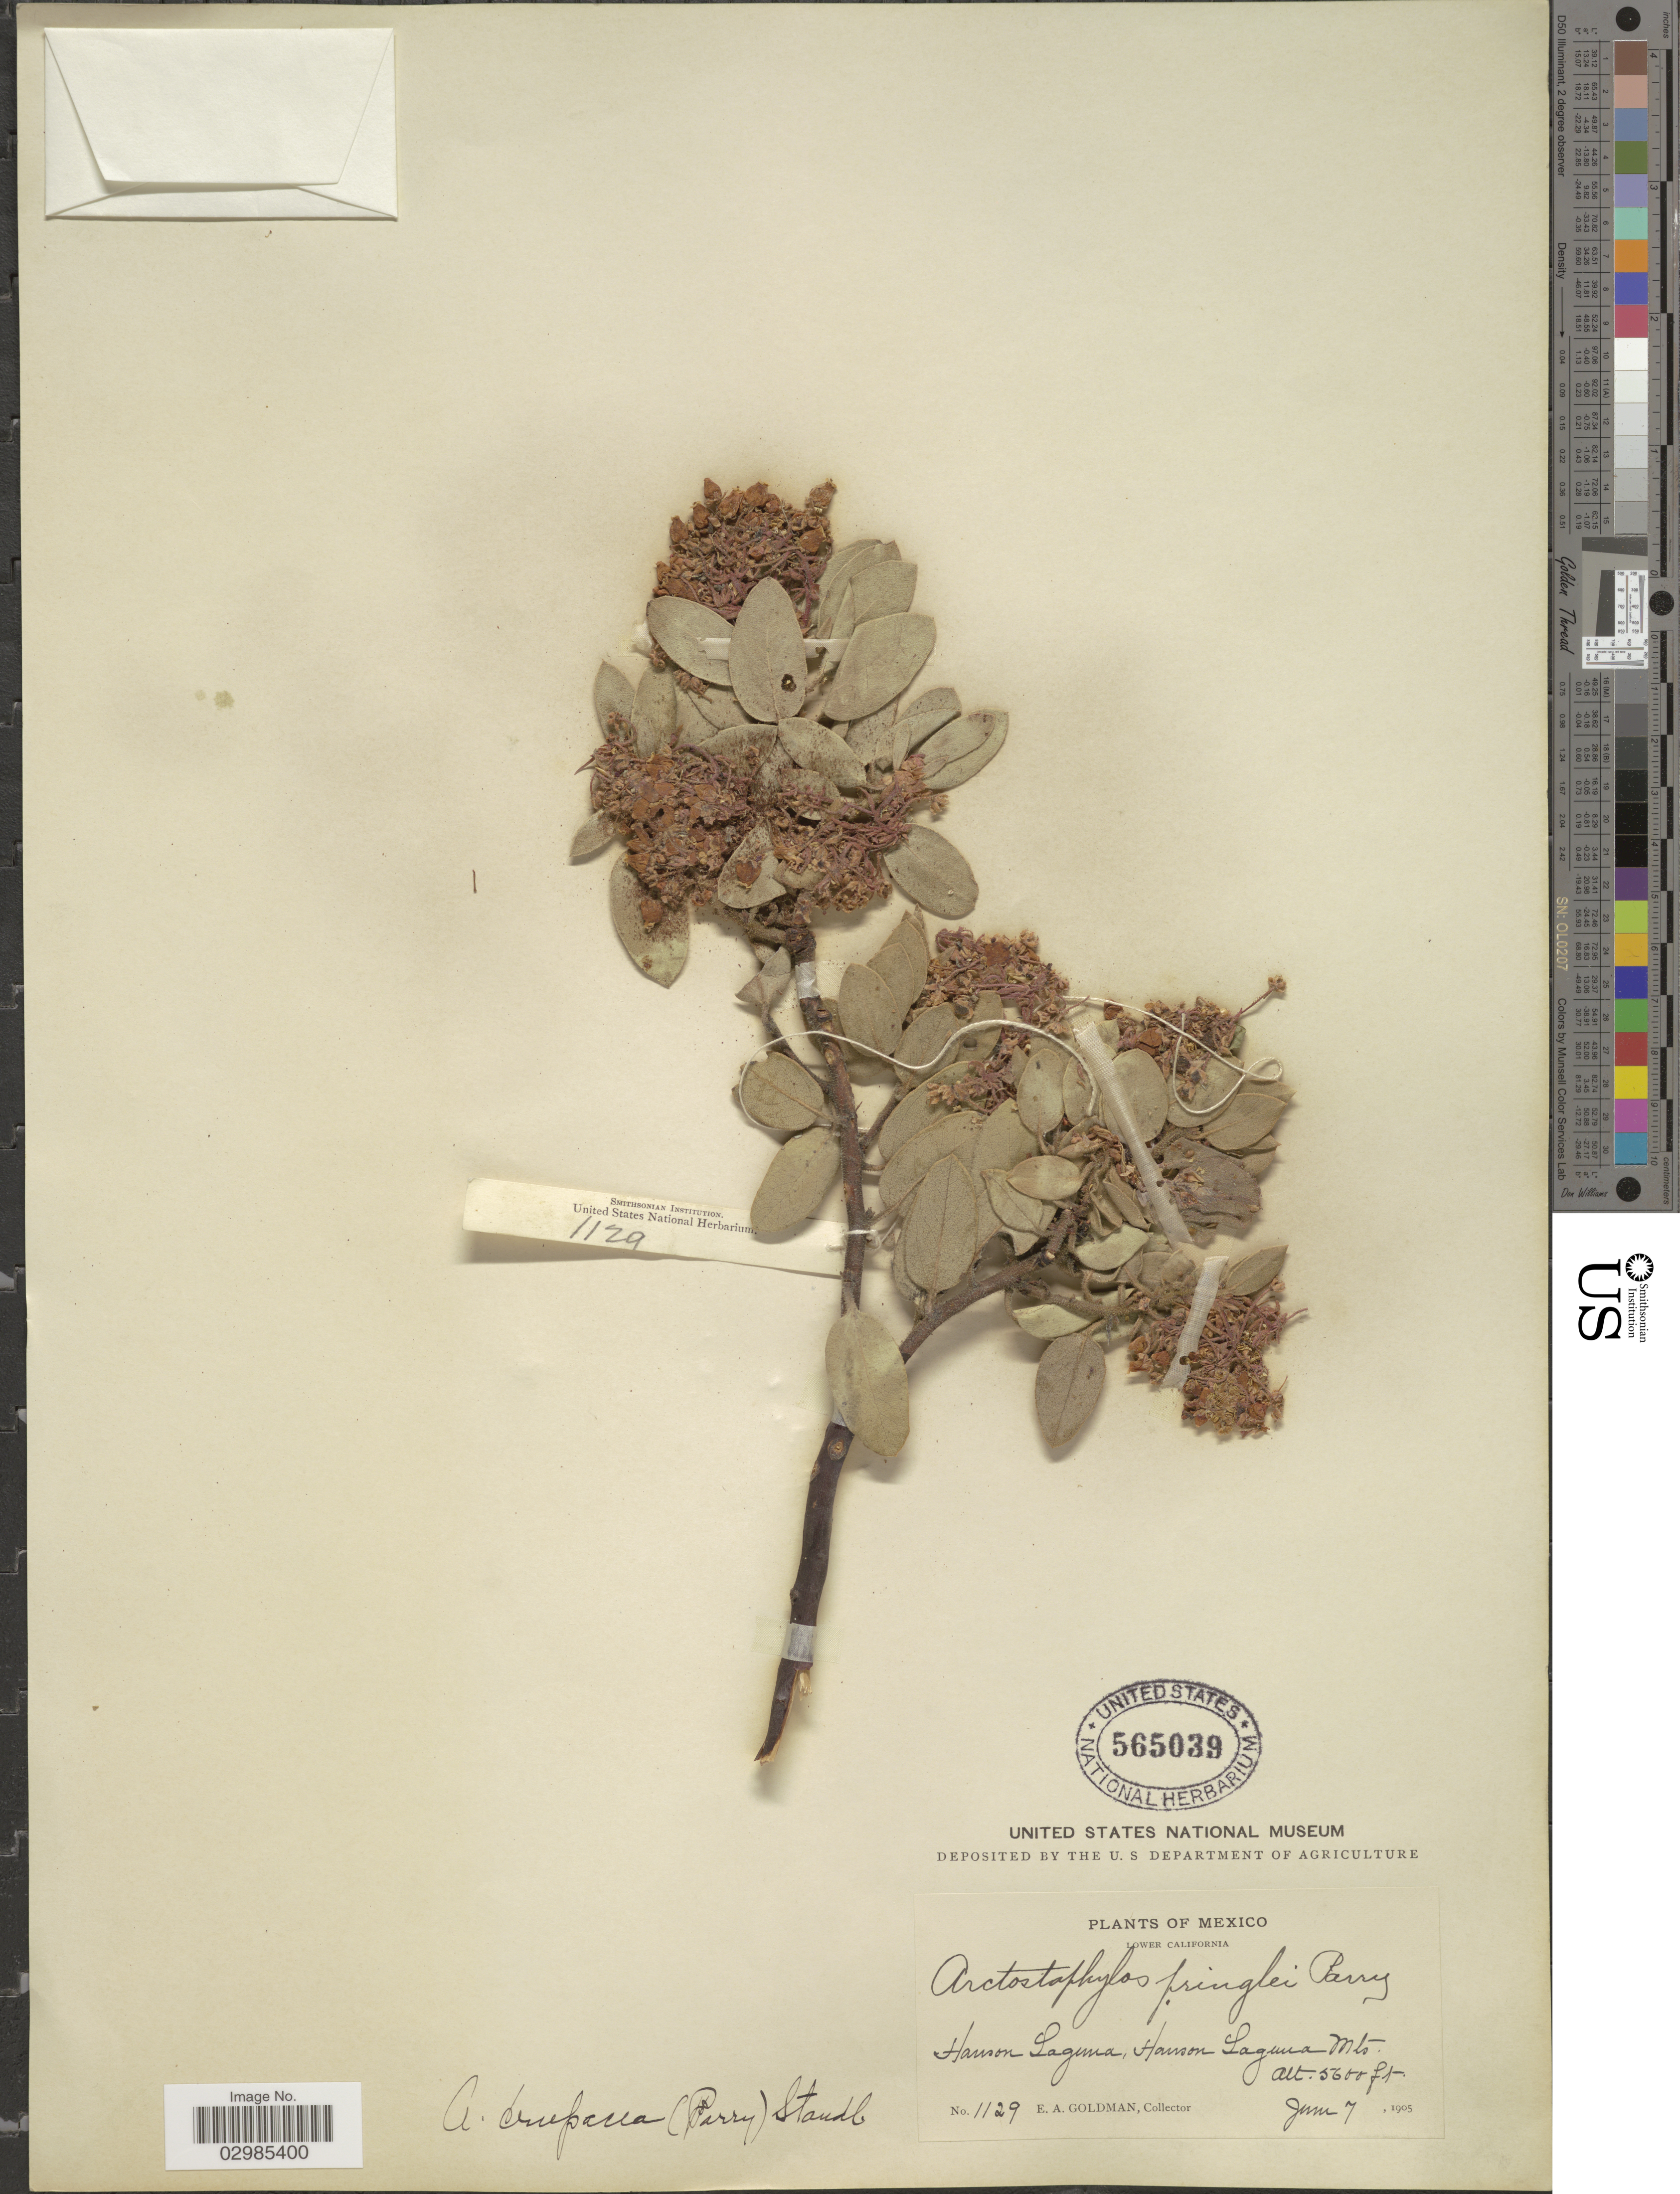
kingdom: Plantae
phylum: Tracheophyta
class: Magnoliopsida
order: Ericales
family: Ericaceae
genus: Arctostaphylos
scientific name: Arctostaphylos drupacea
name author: (Parry) J.F. Macbr.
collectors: E. A. Goldman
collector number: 1129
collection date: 1905-06-07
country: Mexico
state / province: Baja California Norte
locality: Lower California. Hanson Laguna, Hanson Laguna Mts.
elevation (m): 1707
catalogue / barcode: US 565039